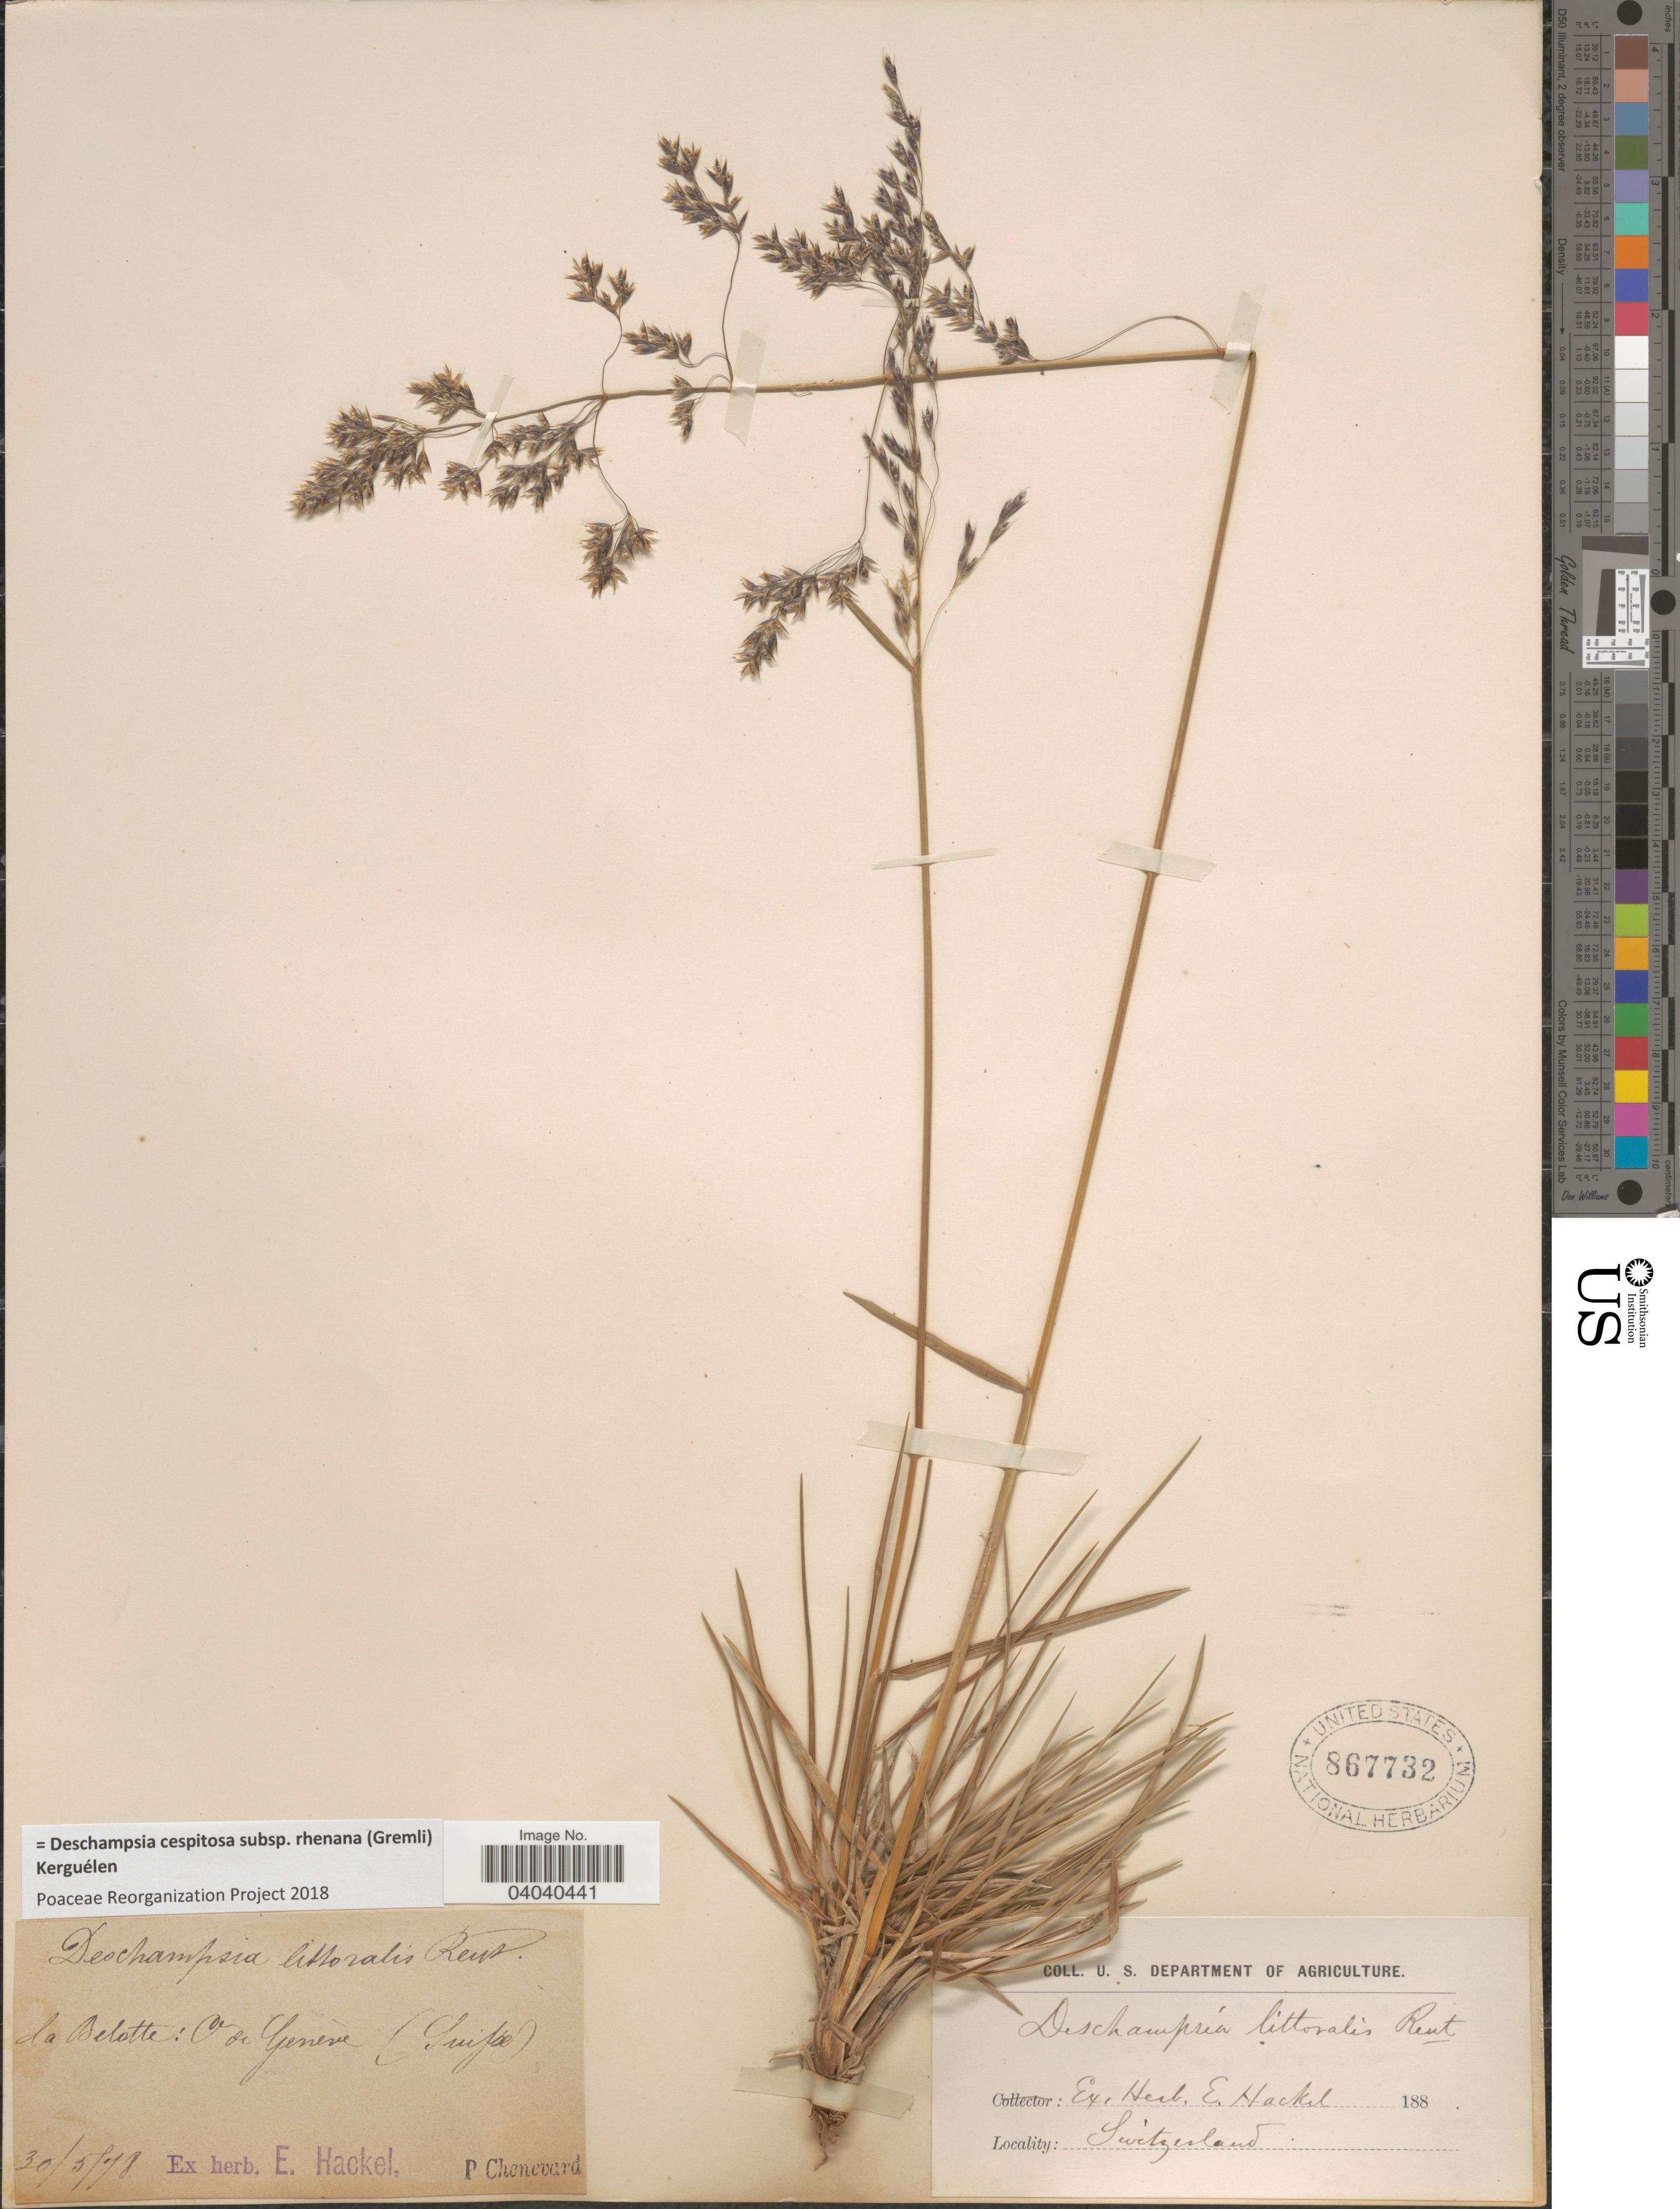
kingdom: Plantae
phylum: Tracheophyta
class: Liliopsida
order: Poales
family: Poaceae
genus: Deschampsia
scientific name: Deschampsia cespitosa subsp. rhenana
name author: (Gremli) Kerguélen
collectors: P. Chenevard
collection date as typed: Transcribed d/m/y: 30/5/78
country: Switzerland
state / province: Genève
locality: La Belotte: O de Geneve (Suisse).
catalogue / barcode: US 867732